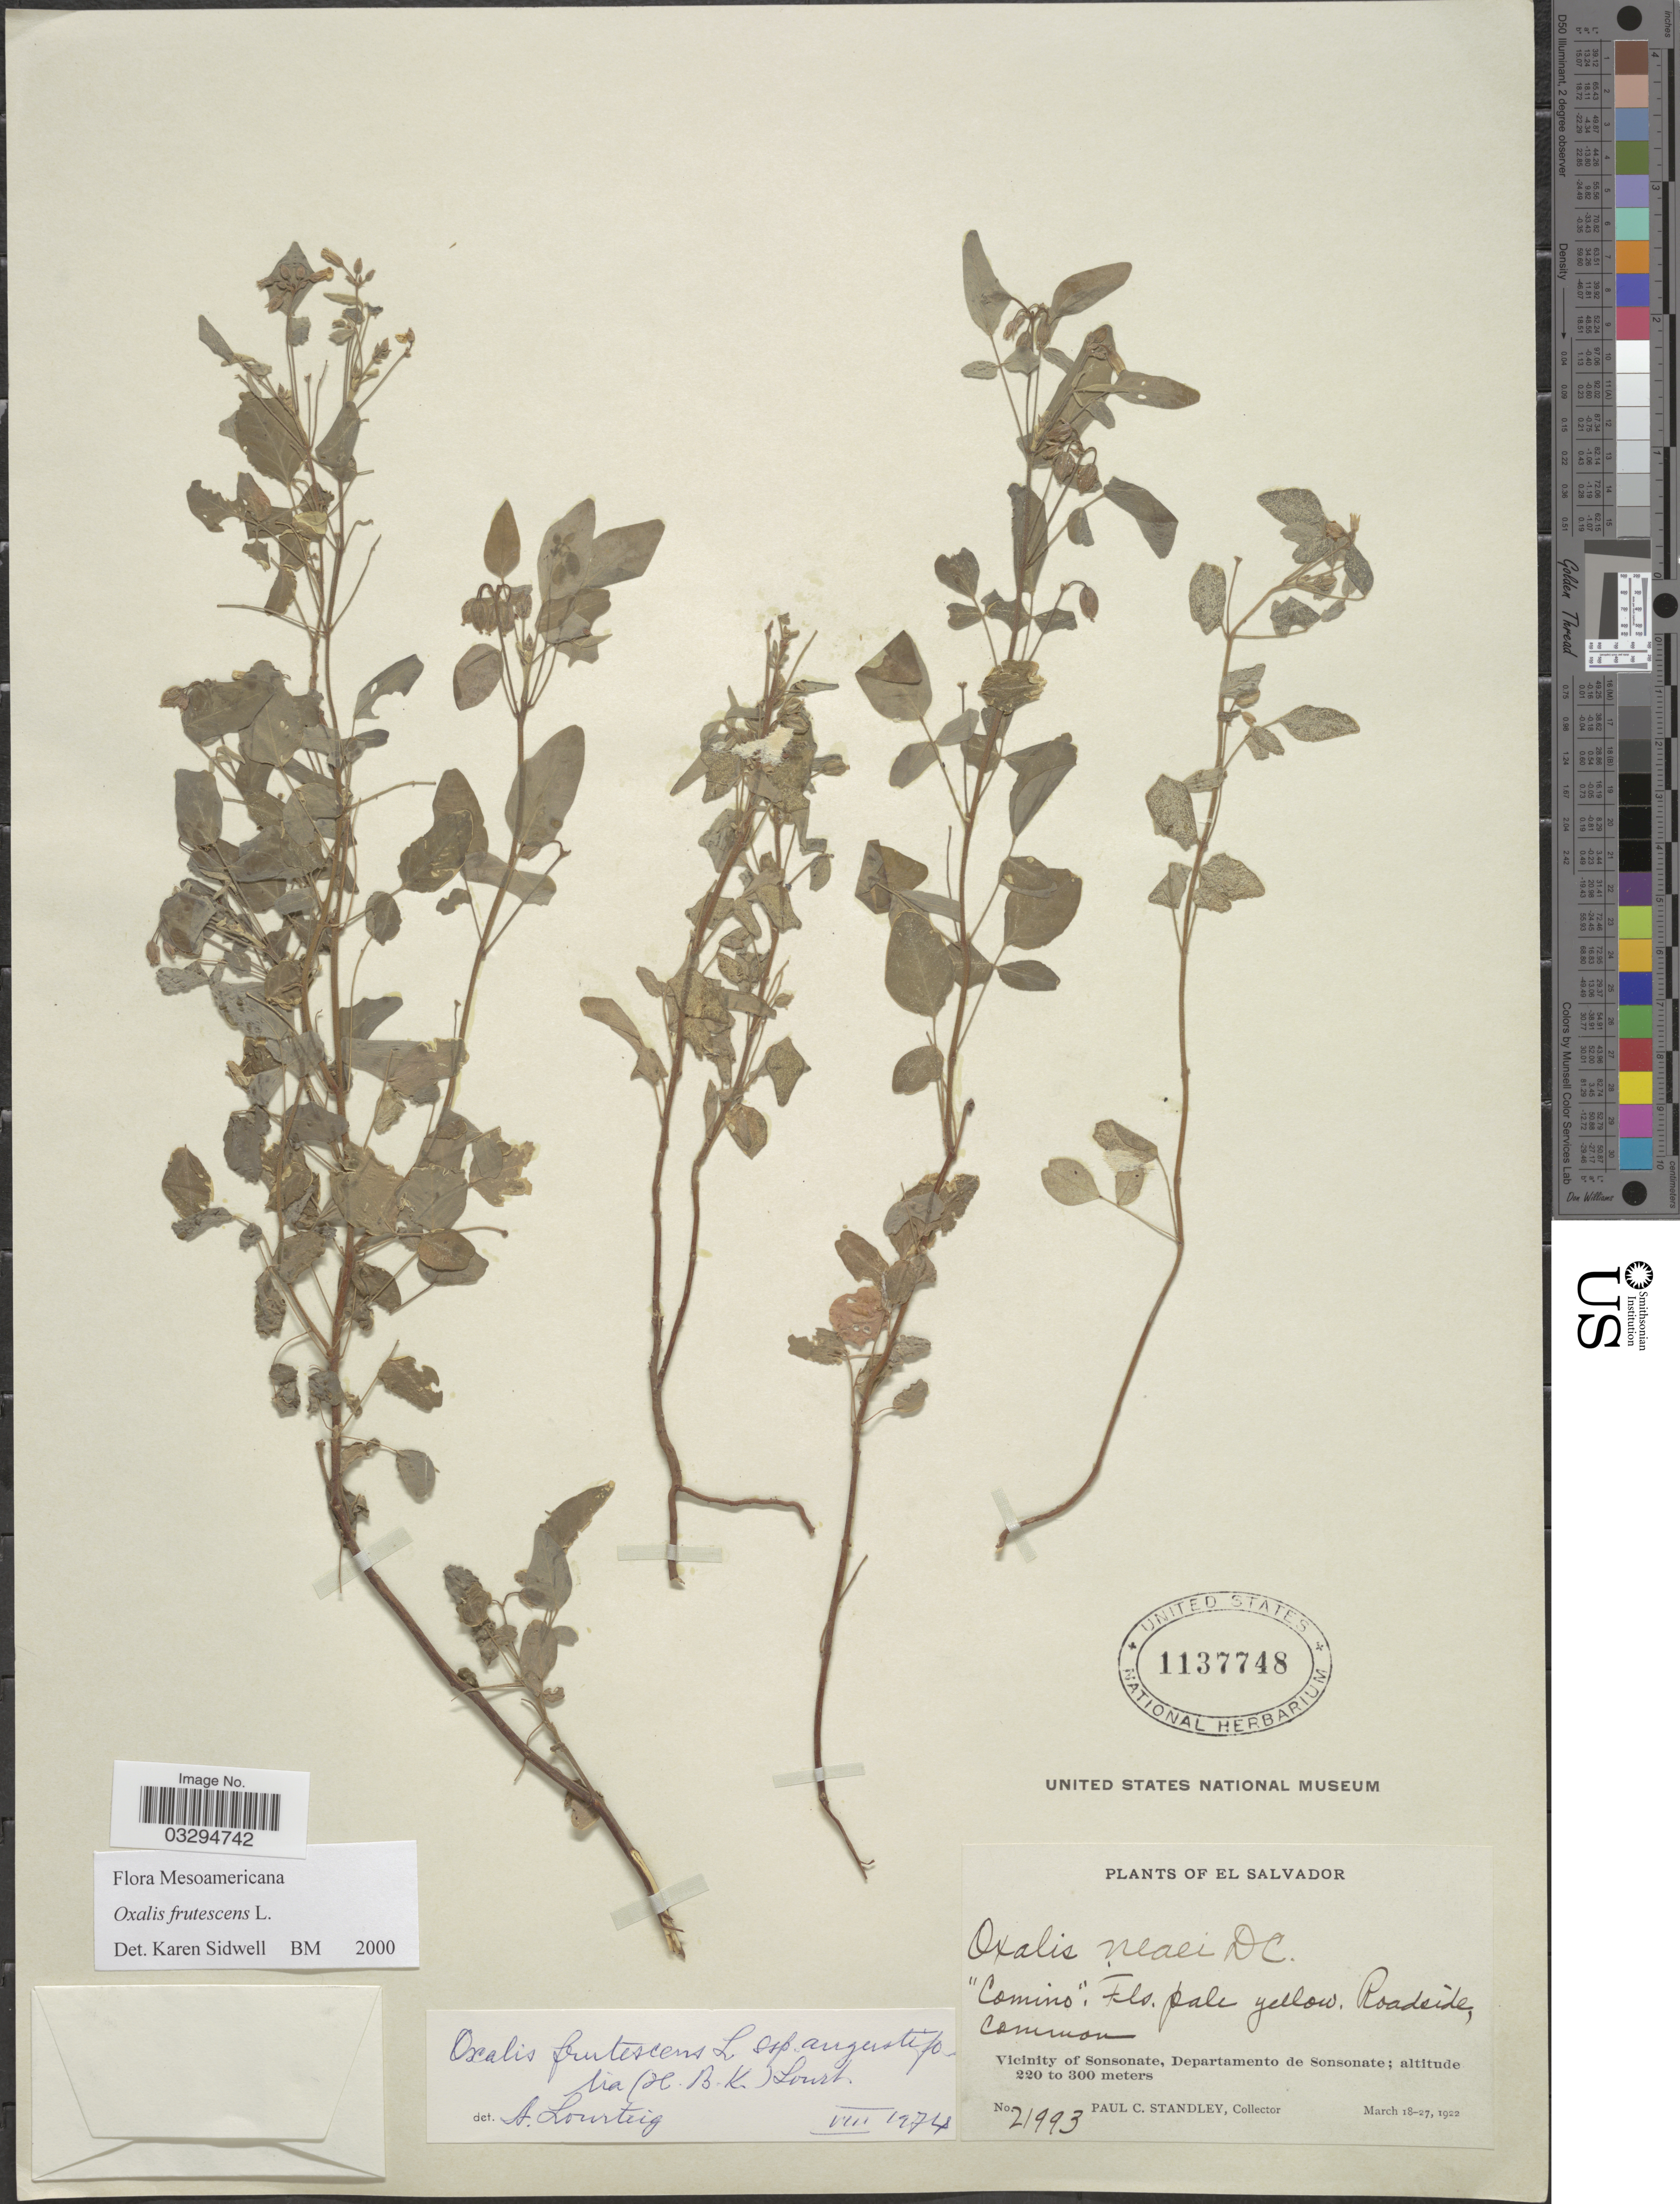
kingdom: Plantae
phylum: Tracheophyta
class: Magnoliopsida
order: Oxalidales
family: Oxalidaceae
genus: Oxalis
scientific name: Oxalis frutescens subsp. angustifolia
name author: (Kunth) Lourteig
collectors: P. C. Standley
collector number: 21993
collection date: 1922-03-18/1922-03-27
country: El Salvador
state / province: Sonsonate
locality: Vicinity of Sonsonate, Departamento de Sonsonate.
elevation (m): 220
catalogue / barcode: US 1137748